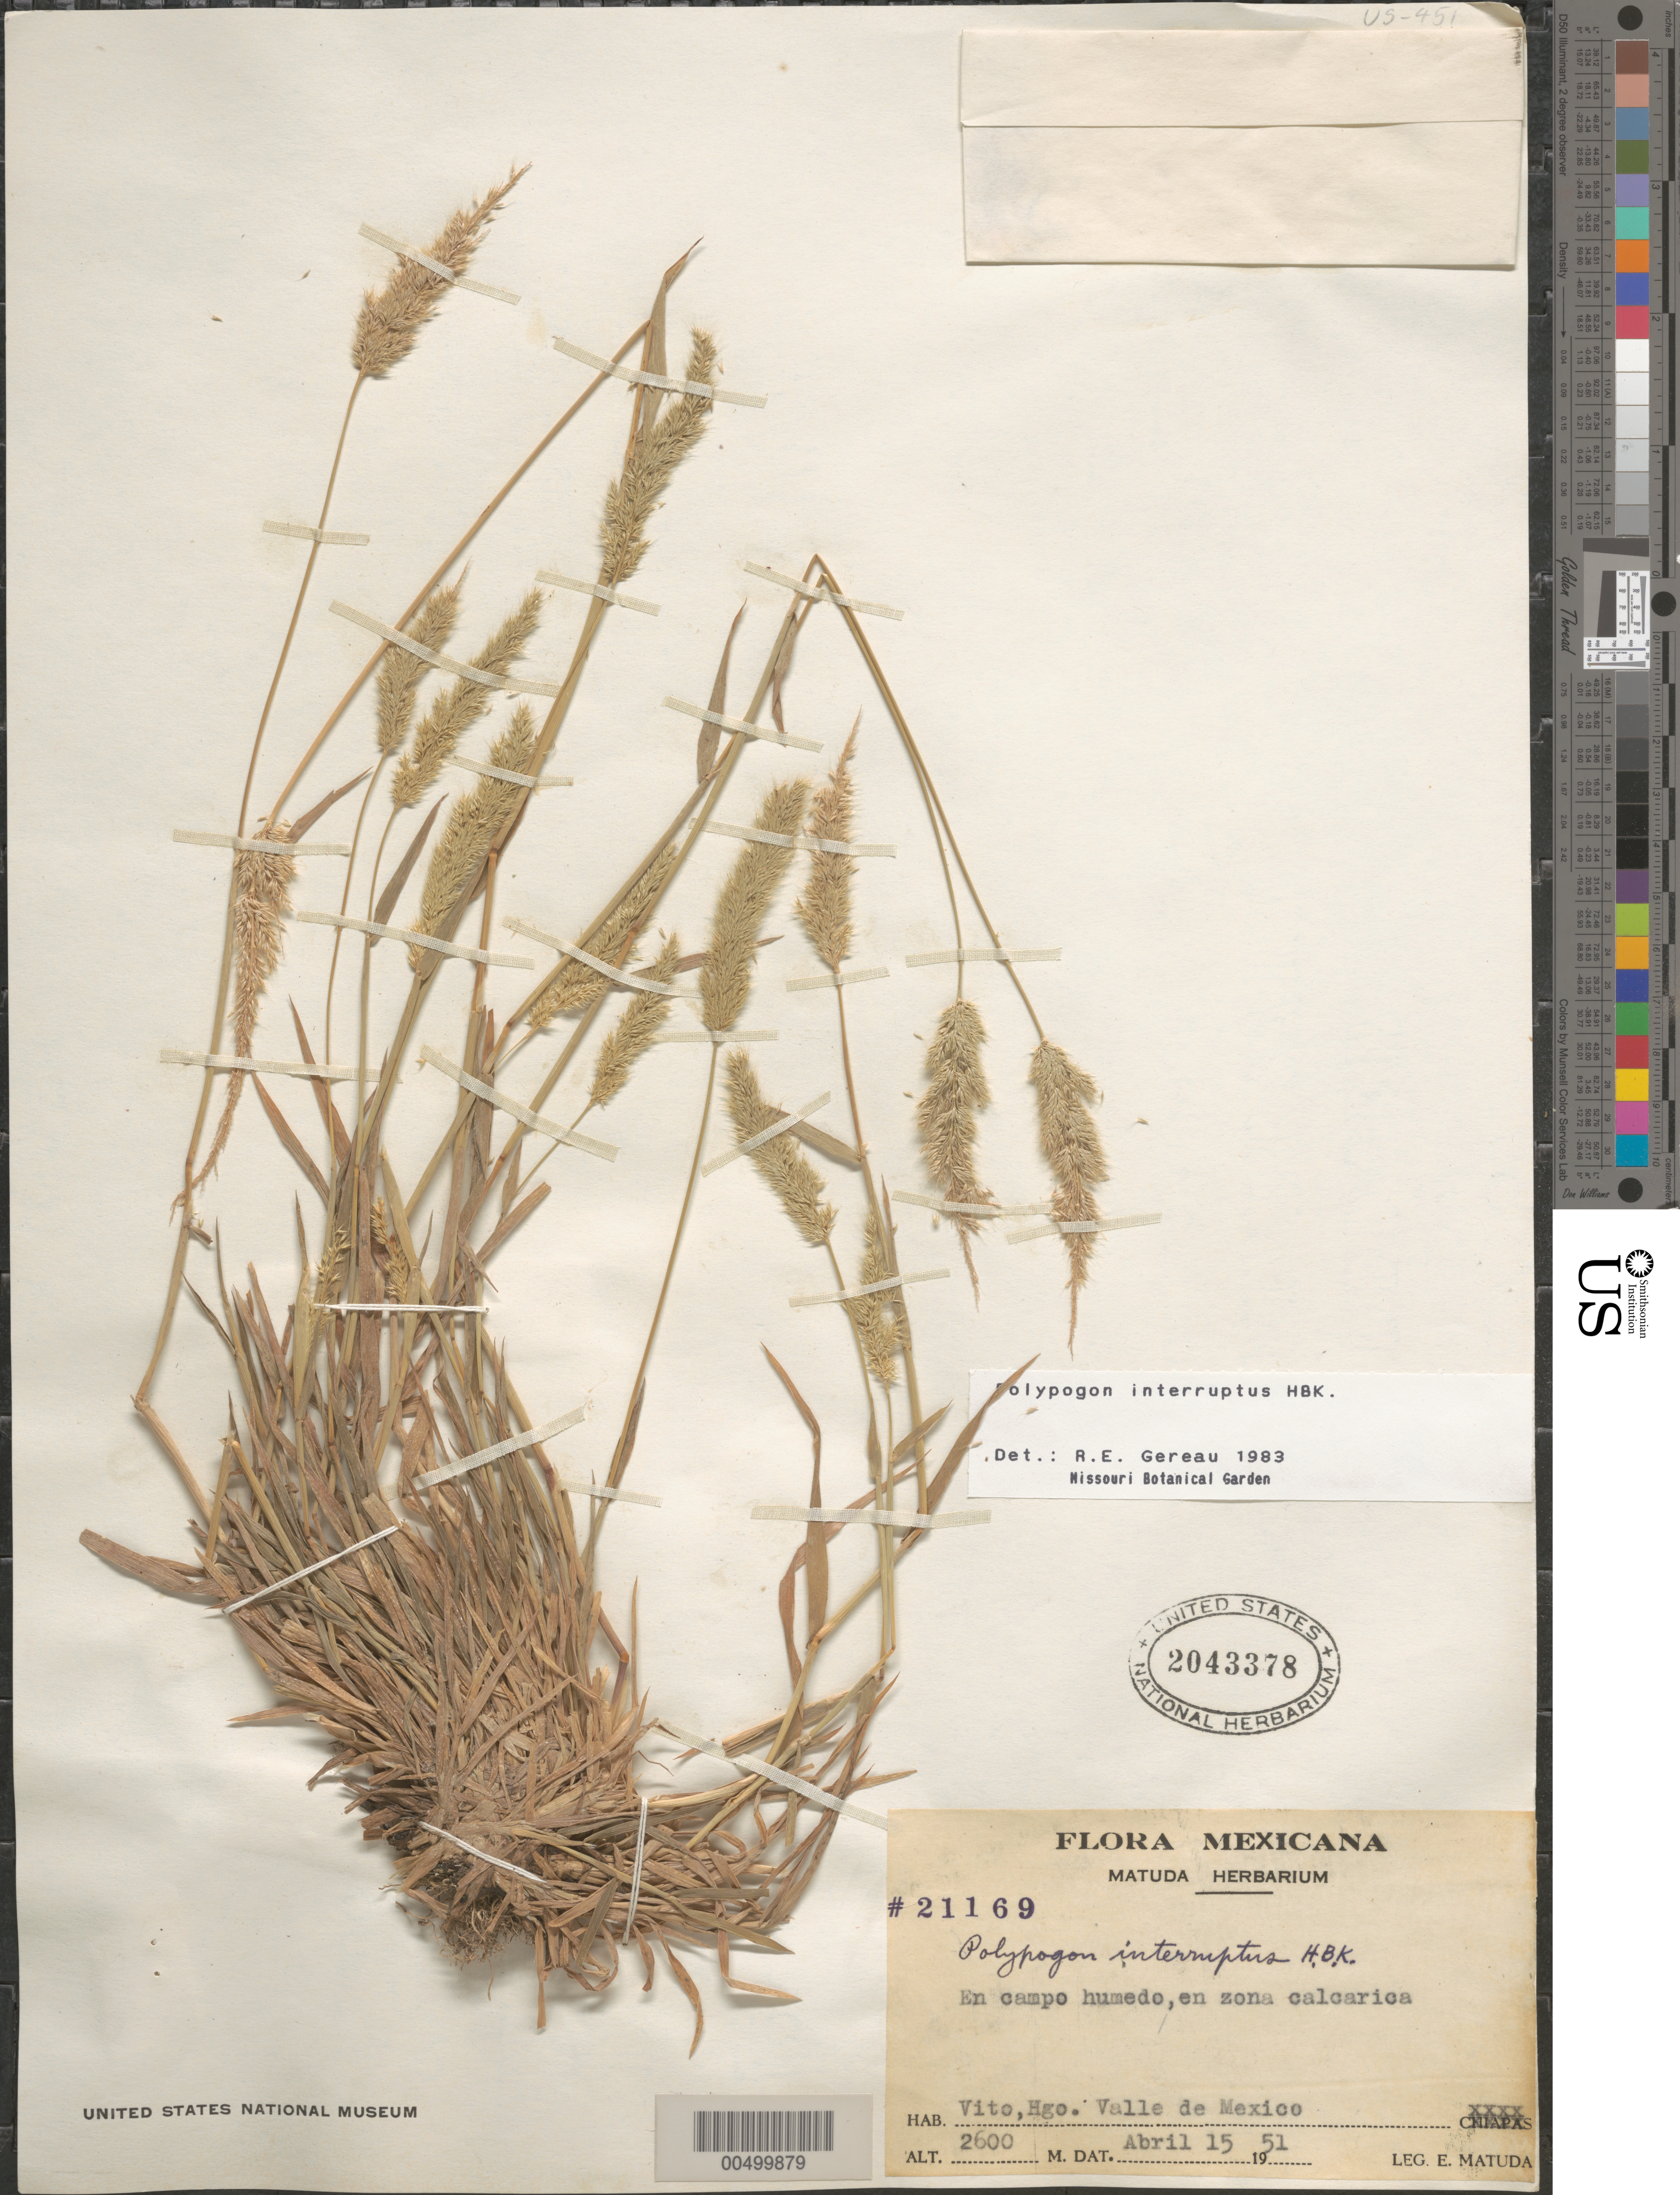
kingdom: Plantae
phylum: Tracheophyta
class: Liliopsida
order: Poales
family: Poaceae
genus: Polypogon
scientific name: Polypogon interruptus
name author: Kunth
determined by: Gereau, R. E.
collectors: E. Matuda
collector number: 21169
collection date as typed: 15 Apr 1951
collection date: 1951-04-15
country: Mexico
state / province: Hidalgo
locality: Valle de Mexico, Vito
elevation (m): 2600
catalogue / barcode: US 2043378